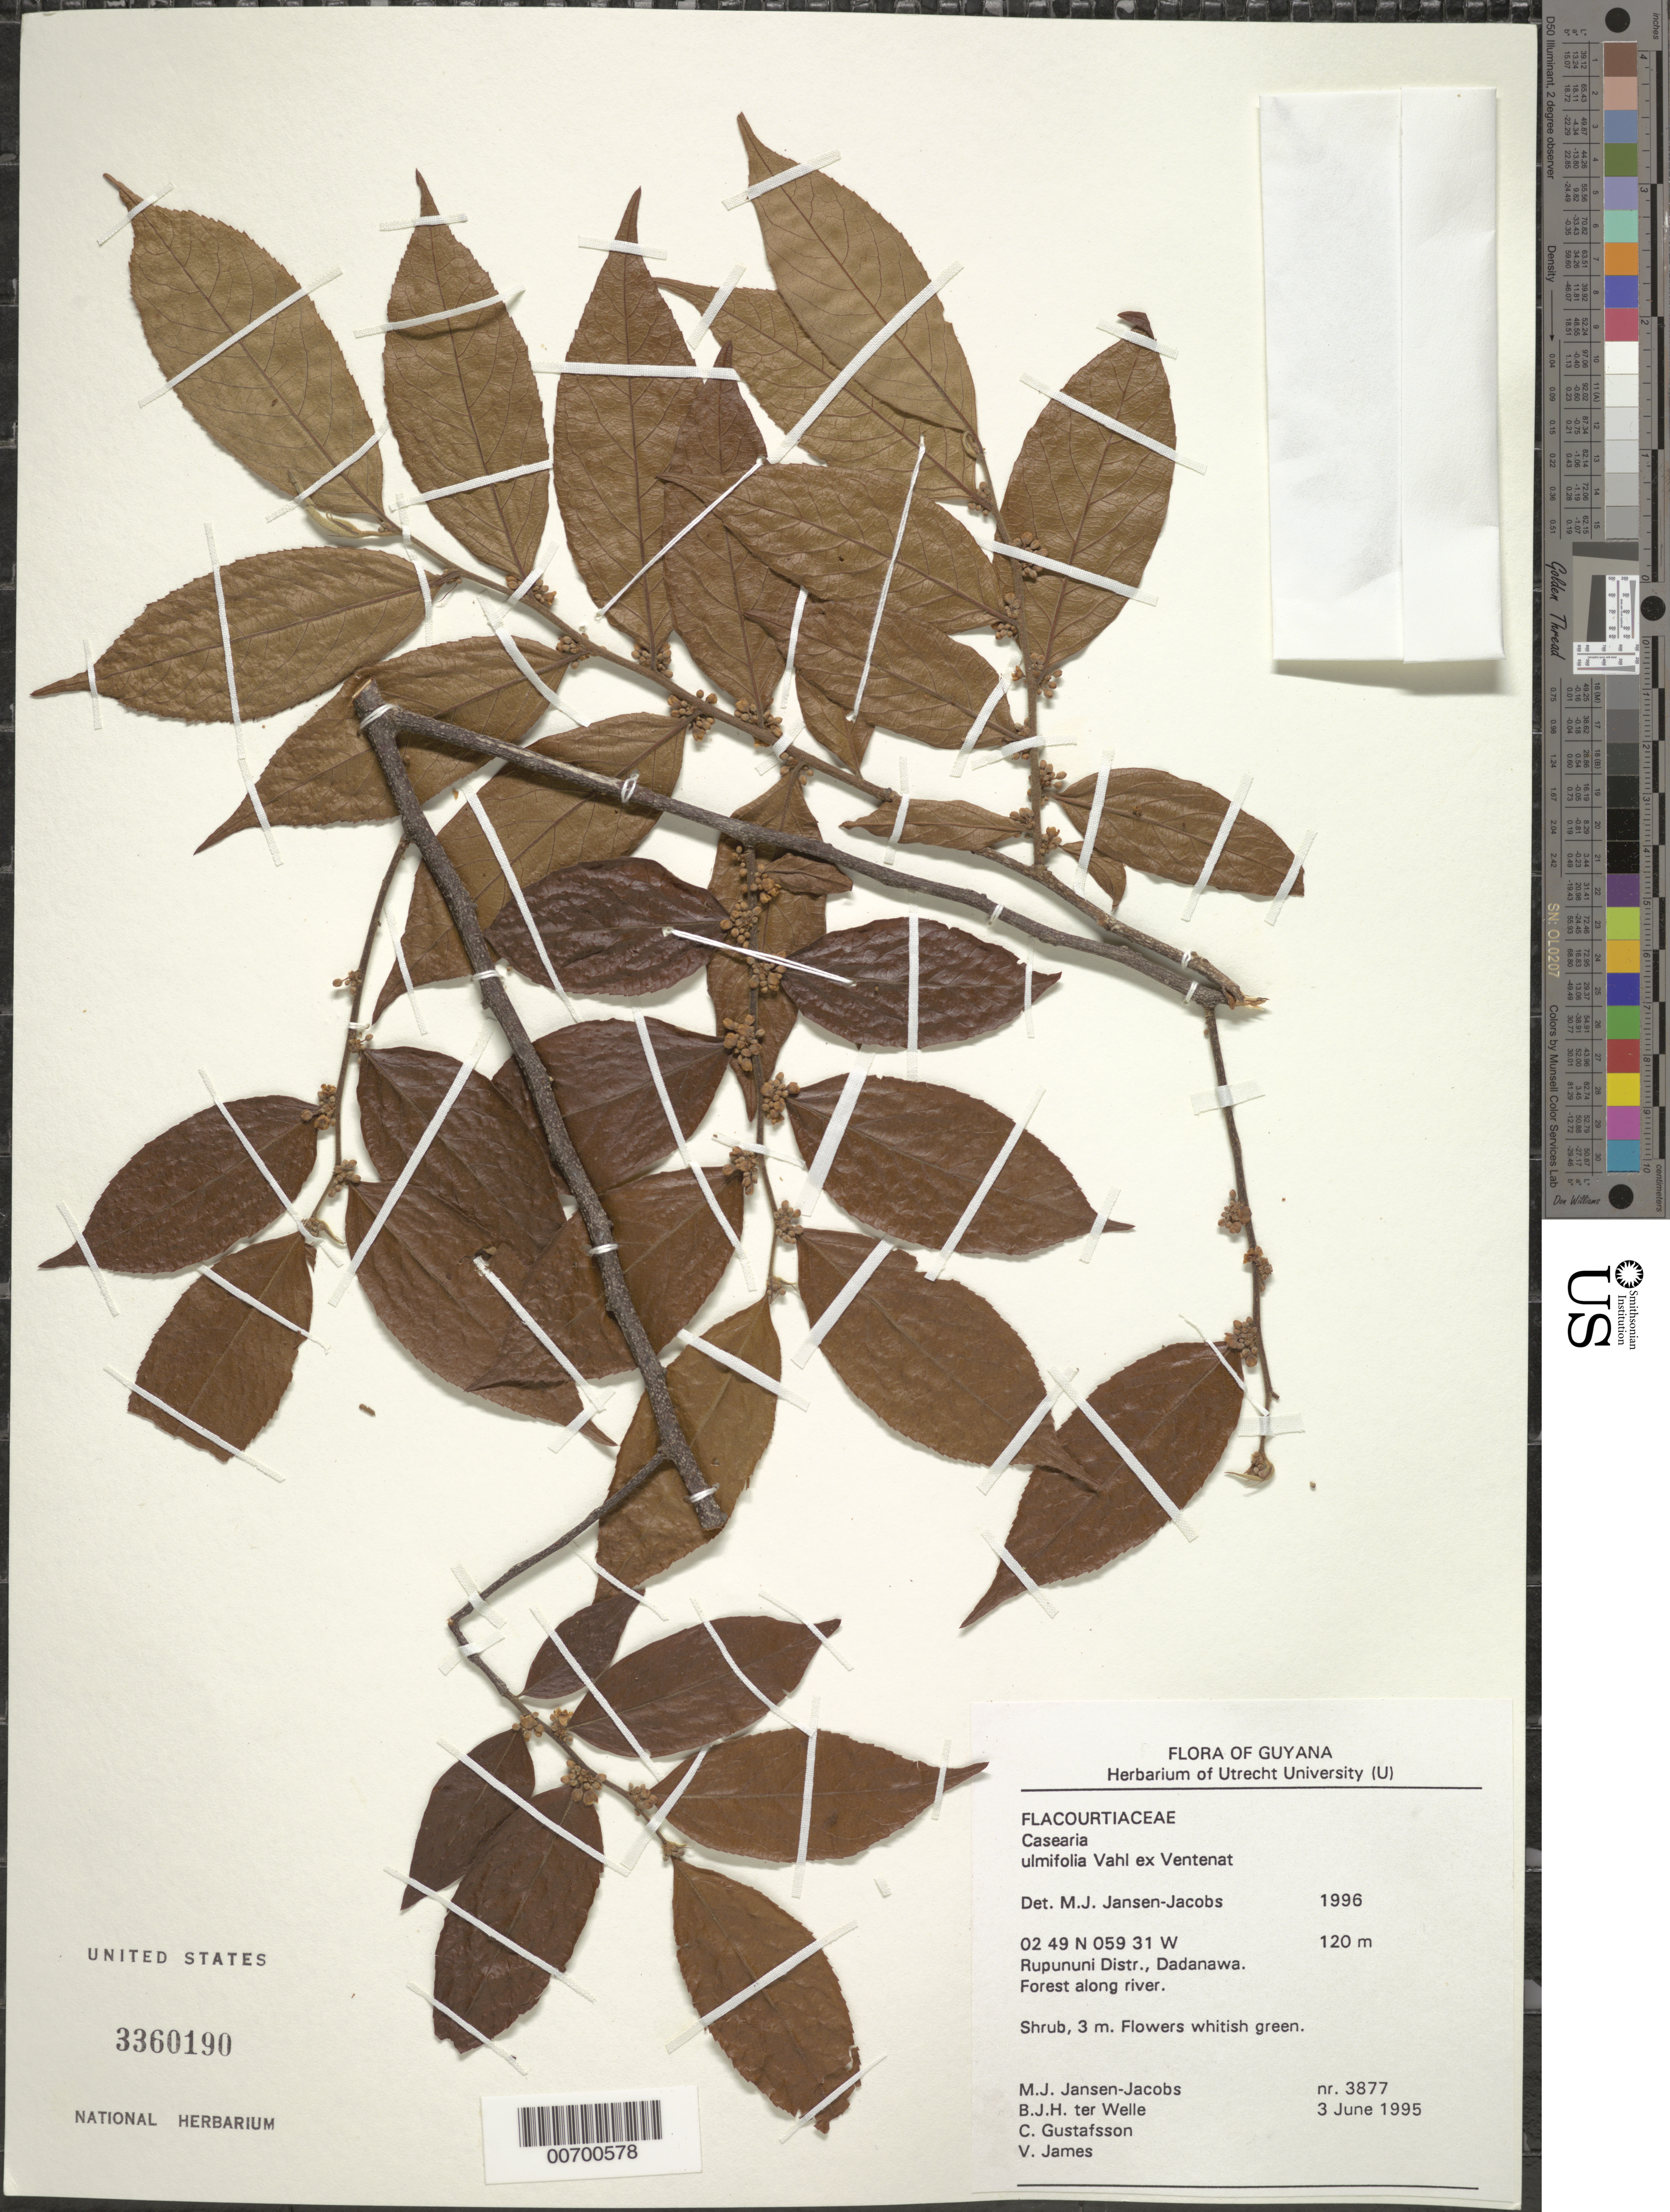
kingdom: Plantae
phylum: Tracheophyta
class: Magnoliopsida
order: Malpighiales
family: Salicaceae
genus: Casearia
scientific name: Casearia ulmifolia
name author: Vahl ex Vent.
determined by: Jansen-Jacobs, M. J., (U), Nationaal Herbarium Nederland, Utrecht University branch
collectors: M. J. Jansen-Jacobs, B. Welle, C. G. Gustafsson & V. James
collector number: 3877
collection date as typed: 3-Jun-95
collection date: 1995-06-03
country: Guyana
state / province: U. Takutu-U. Essequibo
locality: Dadanawa, Rupununi River, Rupununi District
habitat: Forest along river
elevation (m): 120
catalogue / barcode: US 3360190